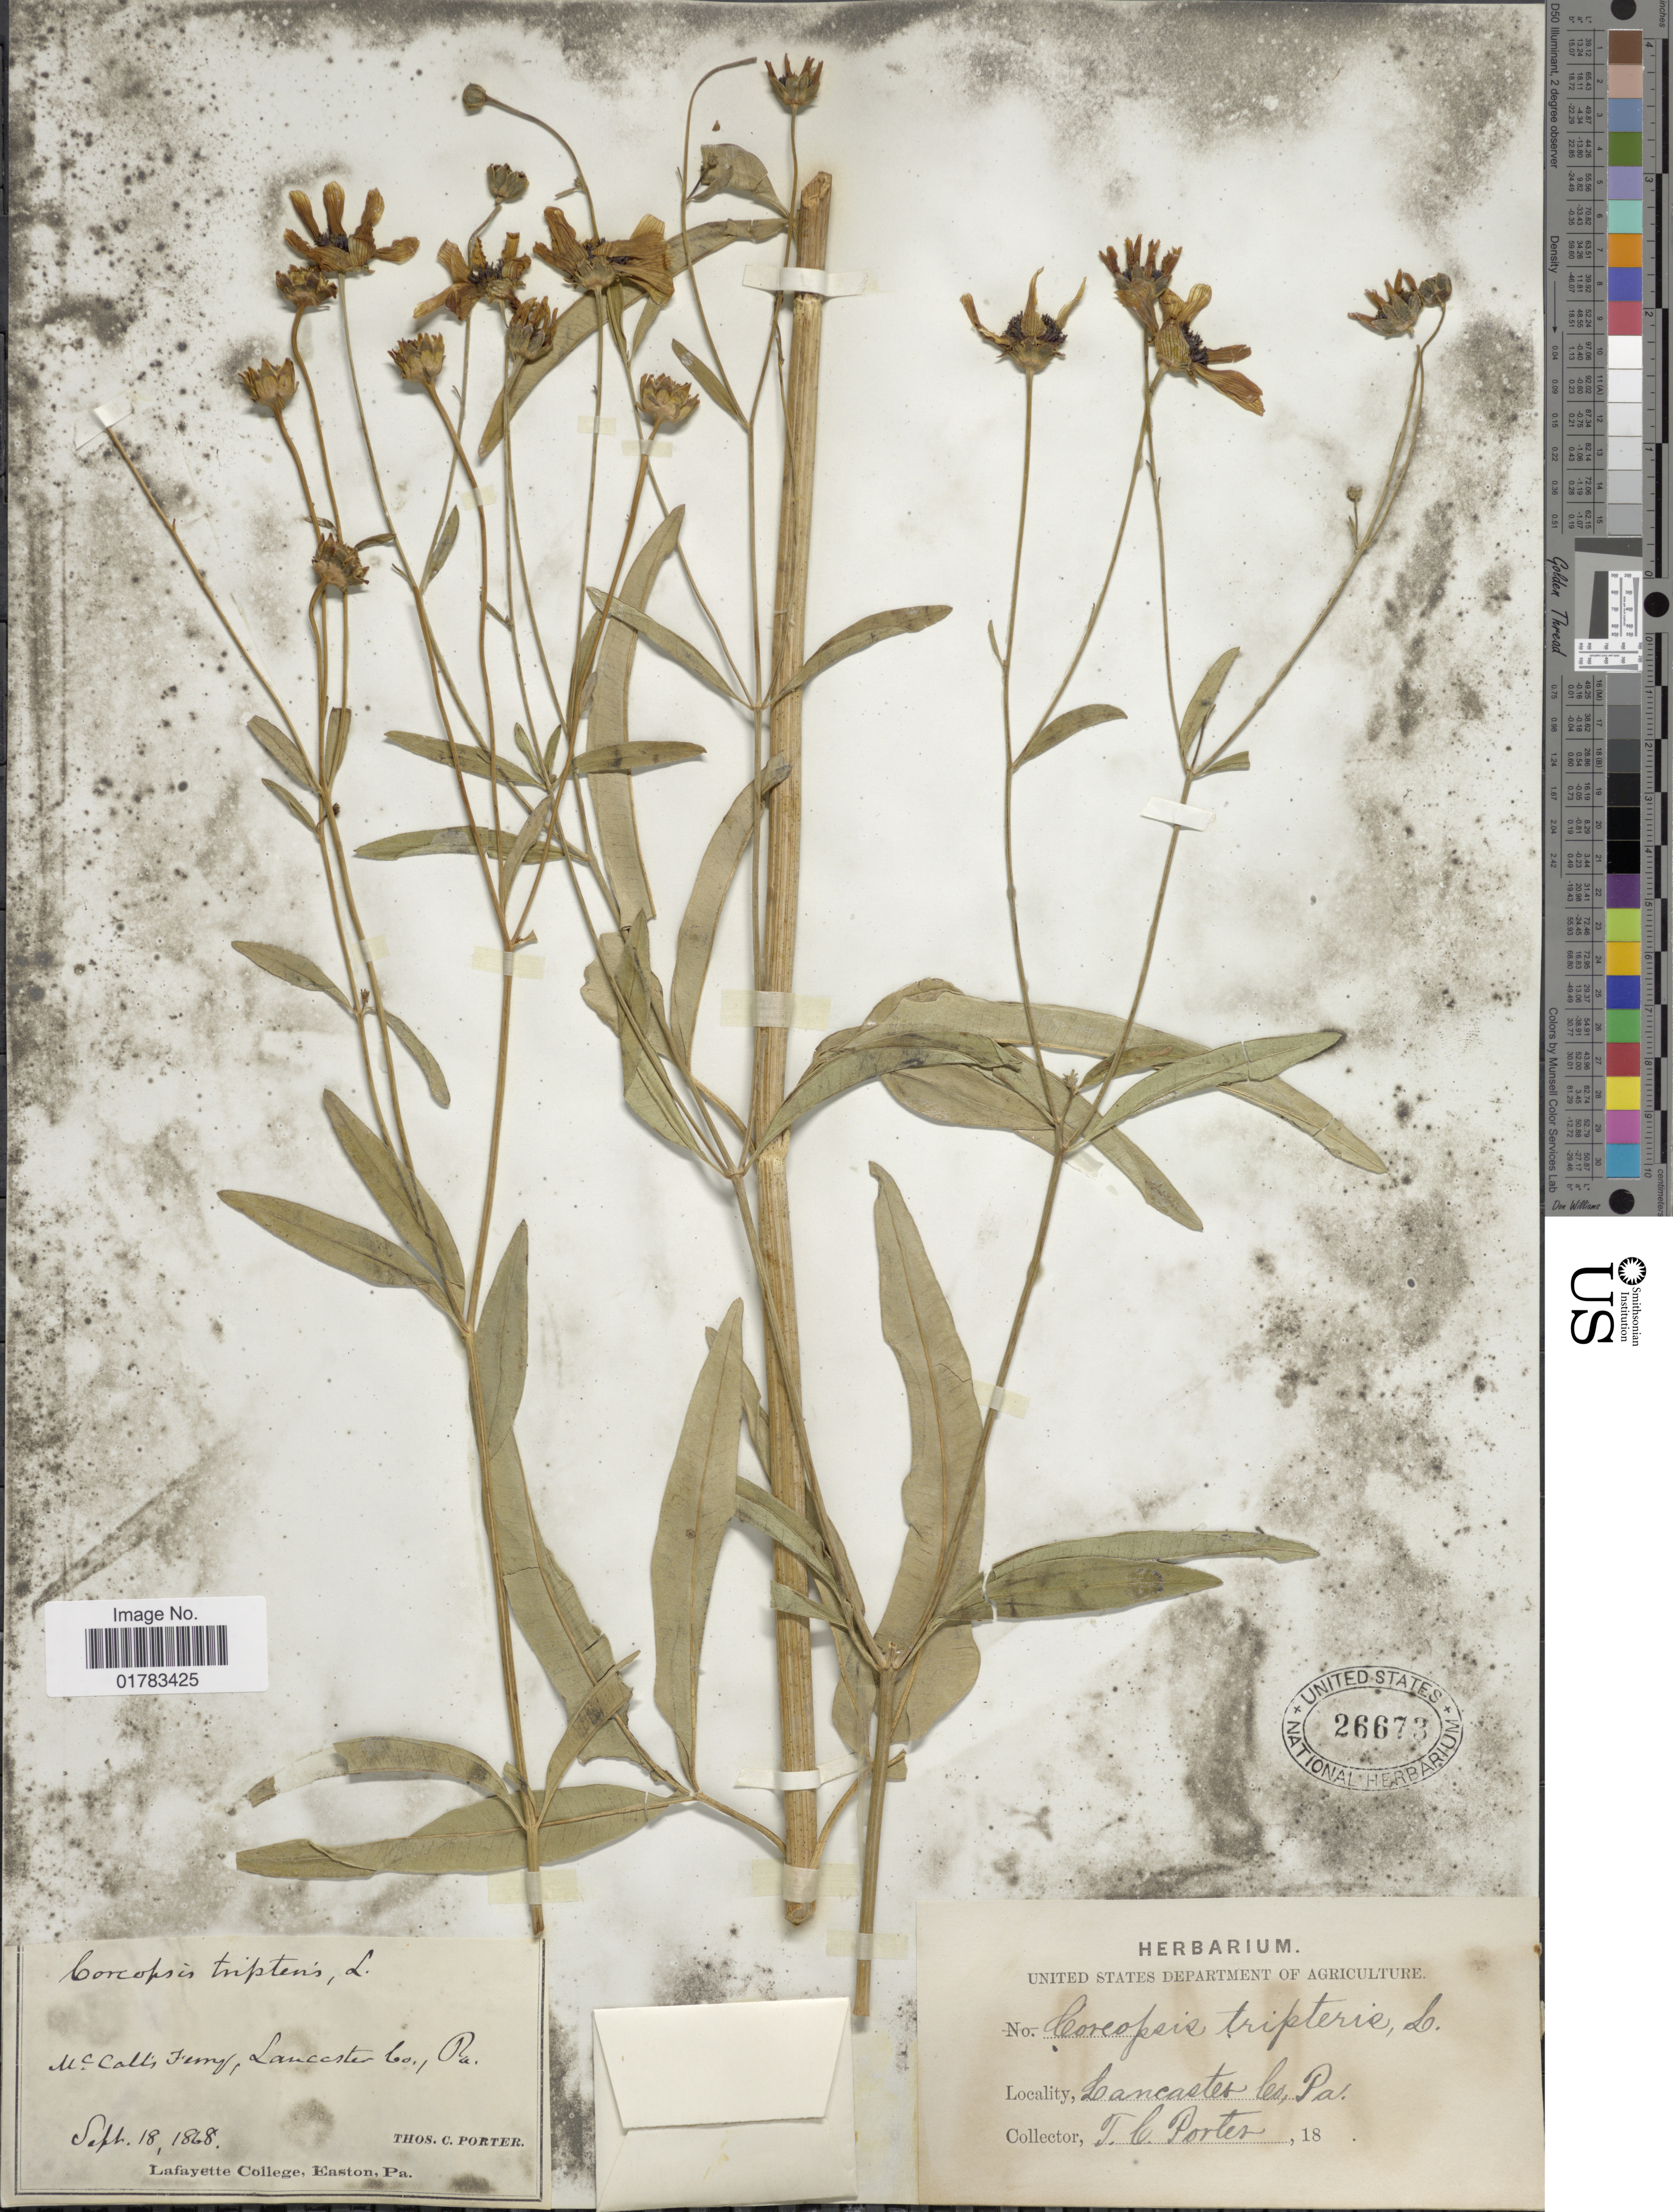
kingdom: Plantae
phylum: Tracheophyta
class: Magnoliopsida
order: Asterales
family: Asteraceae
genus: Coreopsis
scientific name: Coreopsis tripteris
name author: L.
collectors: T. C. Porter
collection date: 1868-09-18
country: United States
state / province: Pennsylvania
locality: ,cCalss, Ferry, Lancester Co.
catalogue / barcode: US 26673